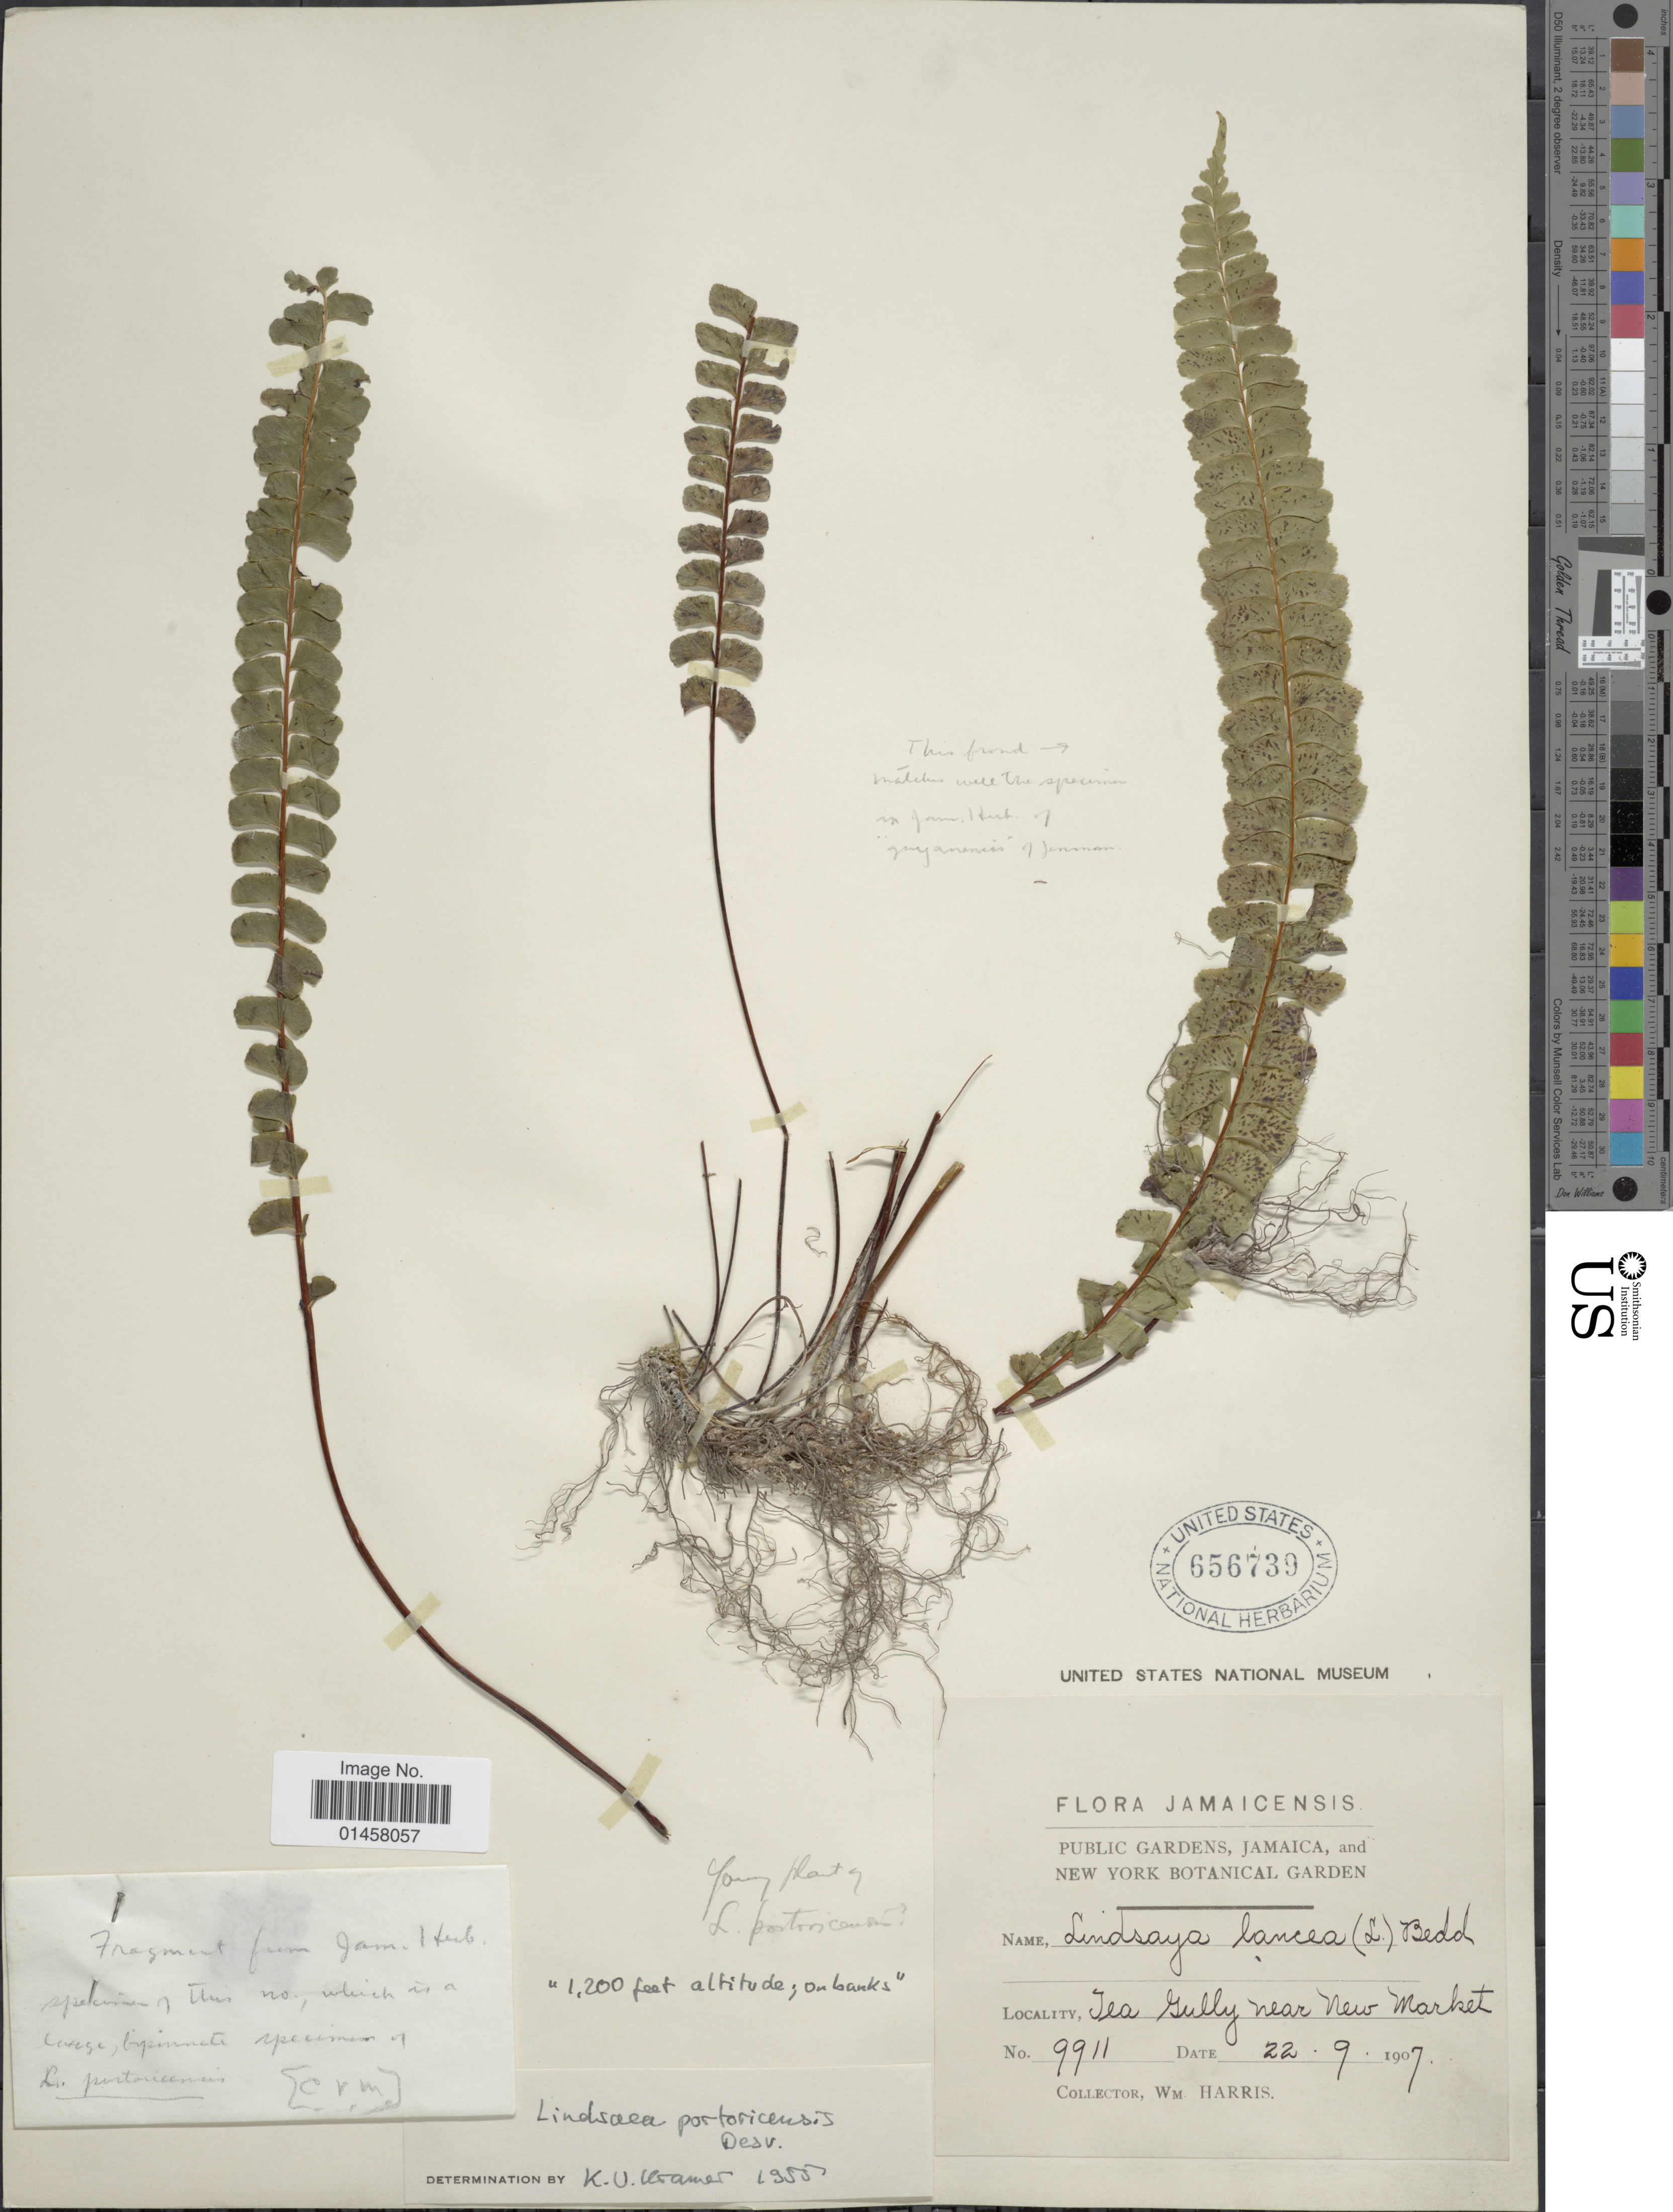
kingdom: Plantae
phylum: Tracheophyta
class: Polypodiopsida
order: Polypodiales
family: Lindsaeaceae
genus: Lindsaea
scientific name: Lindsaea portoricensis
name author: Desv.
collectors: W. Harris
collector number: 9911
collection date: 1907-09-22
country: Jamaica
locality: Tea Gully near New Market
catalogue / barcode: US 656739